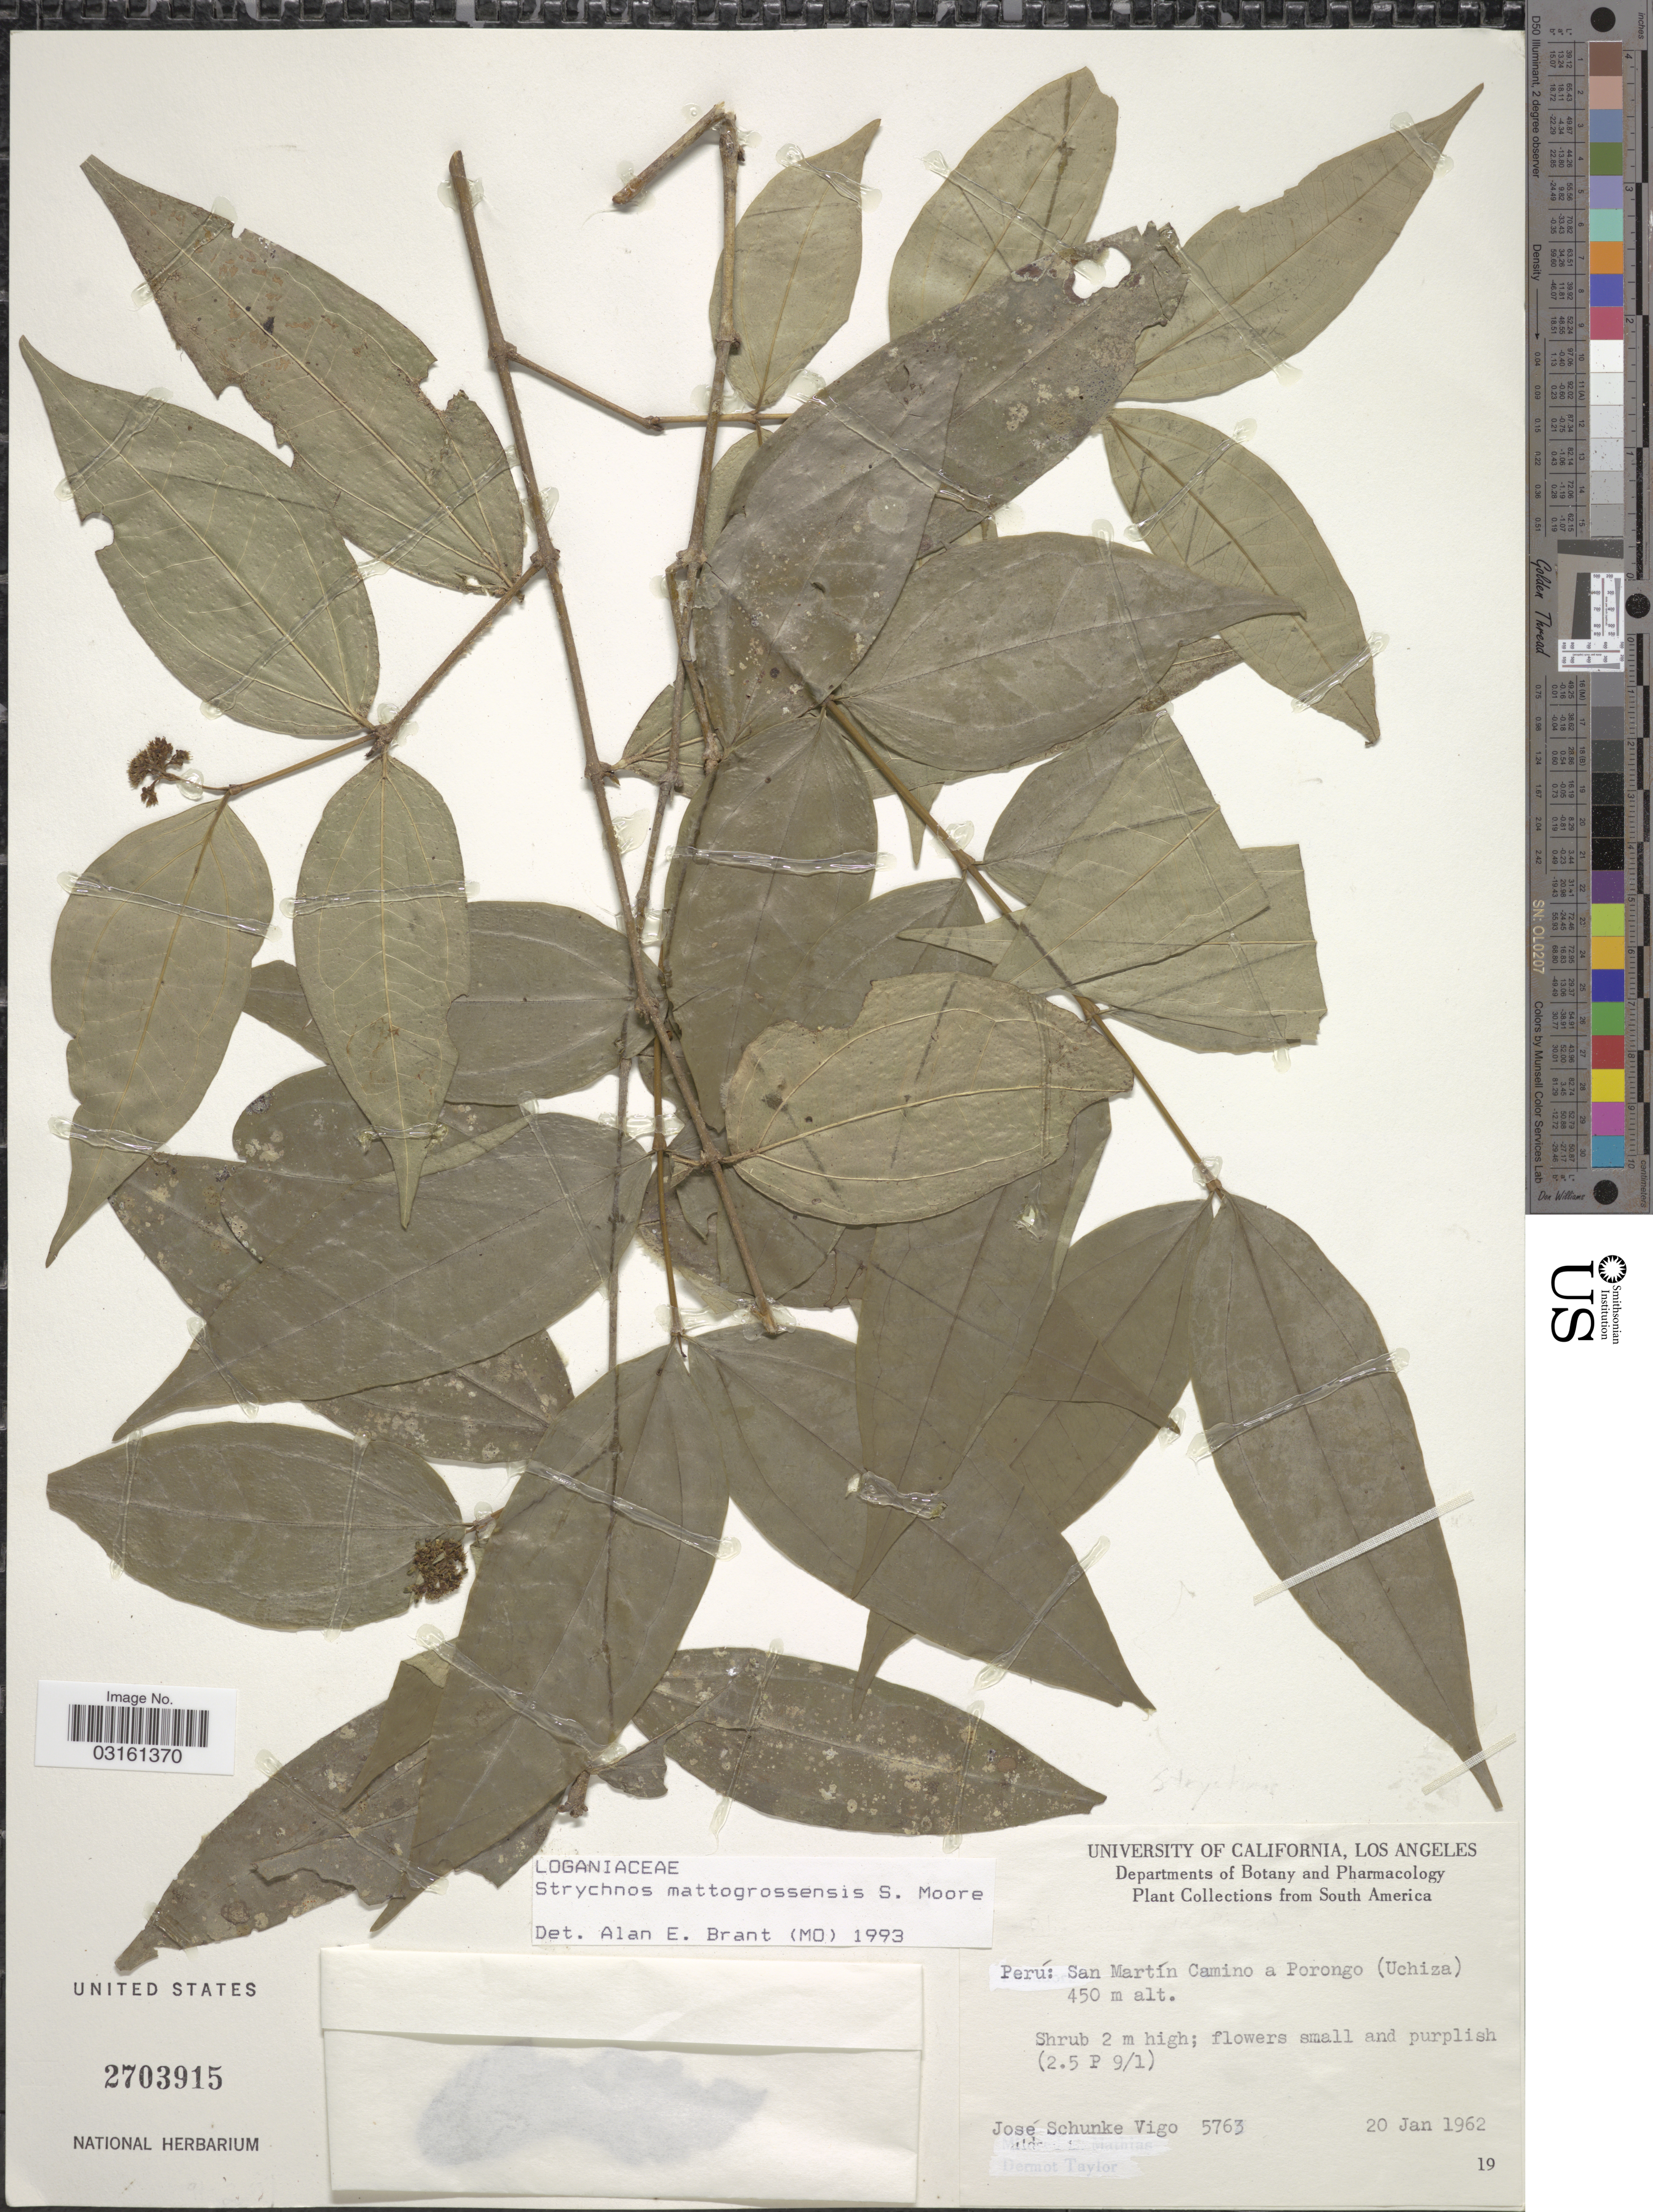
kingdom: Plantae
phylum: Tracheophyta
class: Magnoliopsida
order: Gentianales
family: Loganiaceae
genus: Strychnos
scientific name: Strychnos mattogrossensis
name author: S. Moore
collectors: J. Schunke Vigo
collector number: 5763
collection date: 1962-01-20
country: Peru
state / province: San Martín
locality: San Martín Camino a Porongo (Uchiza).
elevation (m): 450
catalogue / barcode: US 2703915